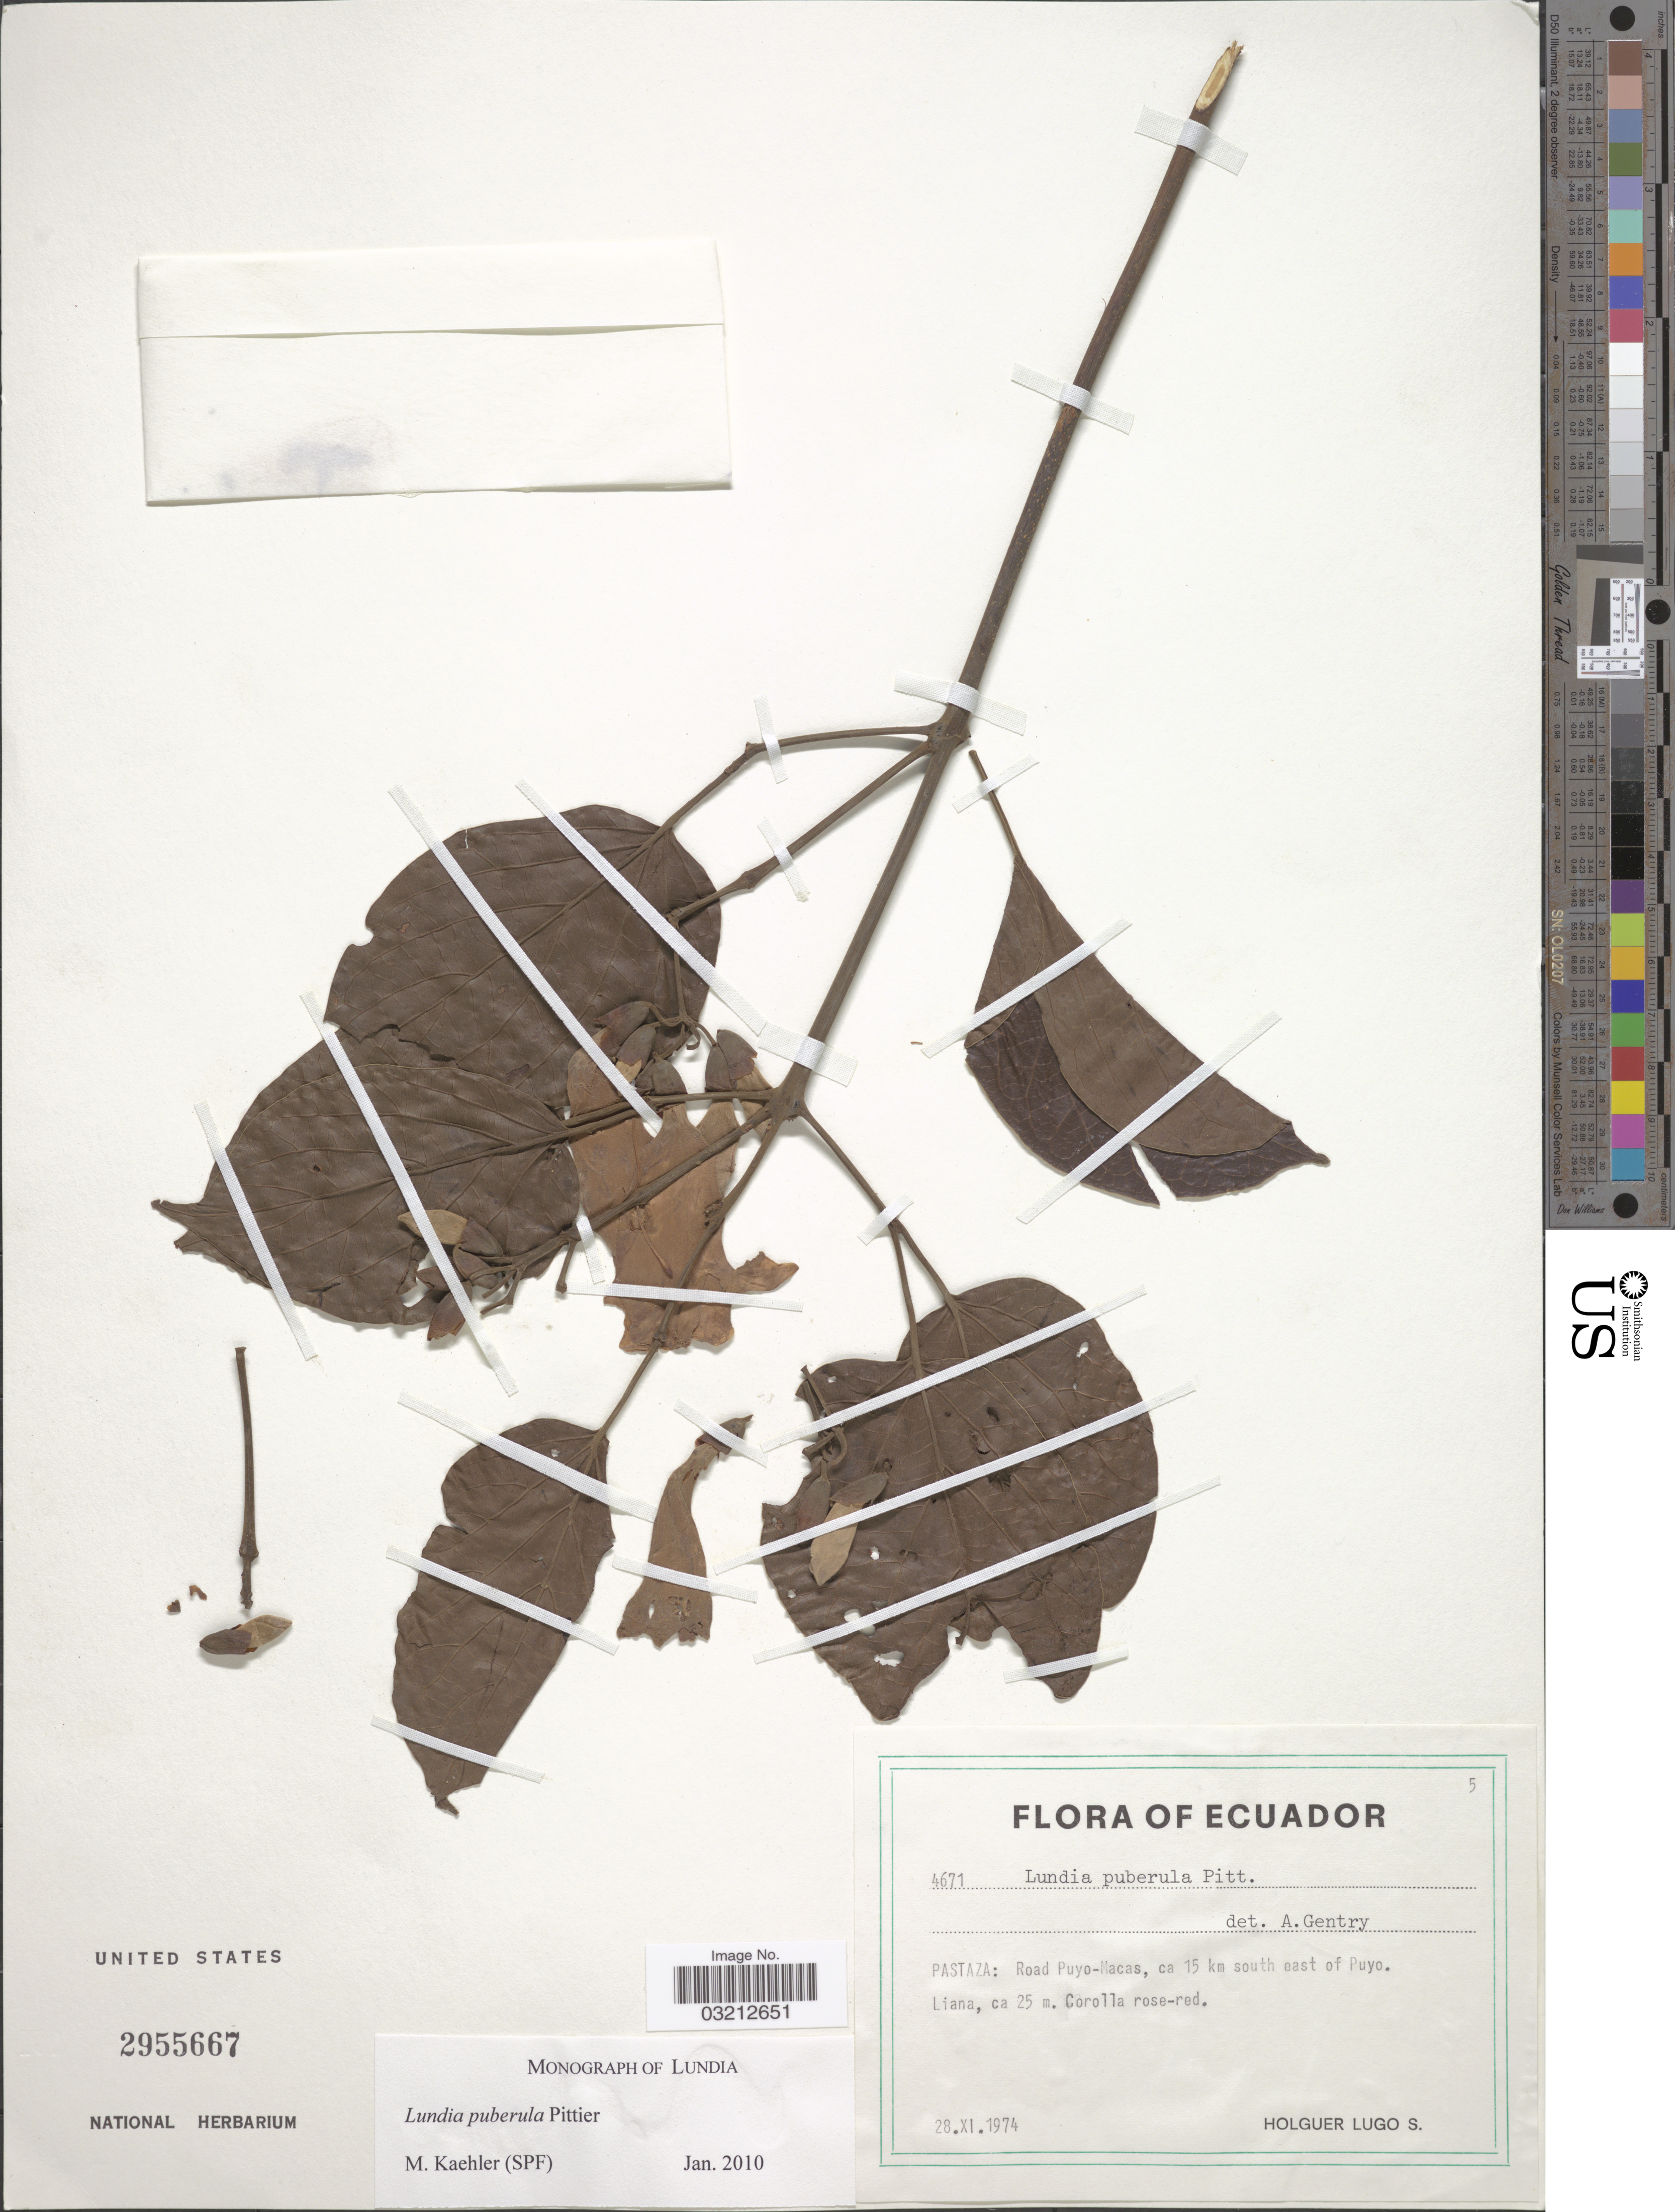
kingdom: Plantae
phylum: Tracheophyta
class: Magnoliopsida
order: Lamiales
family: Bignoniaceae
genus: Lundia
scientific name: Lundia puberula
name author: Pittier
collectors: H. Lugo S.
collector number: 4671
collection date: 1974-11-28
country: Ecuador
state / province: Pastaza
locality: Road Puyo-Macas, ca 15 km south east of Puyo.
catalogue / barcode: US 2955667